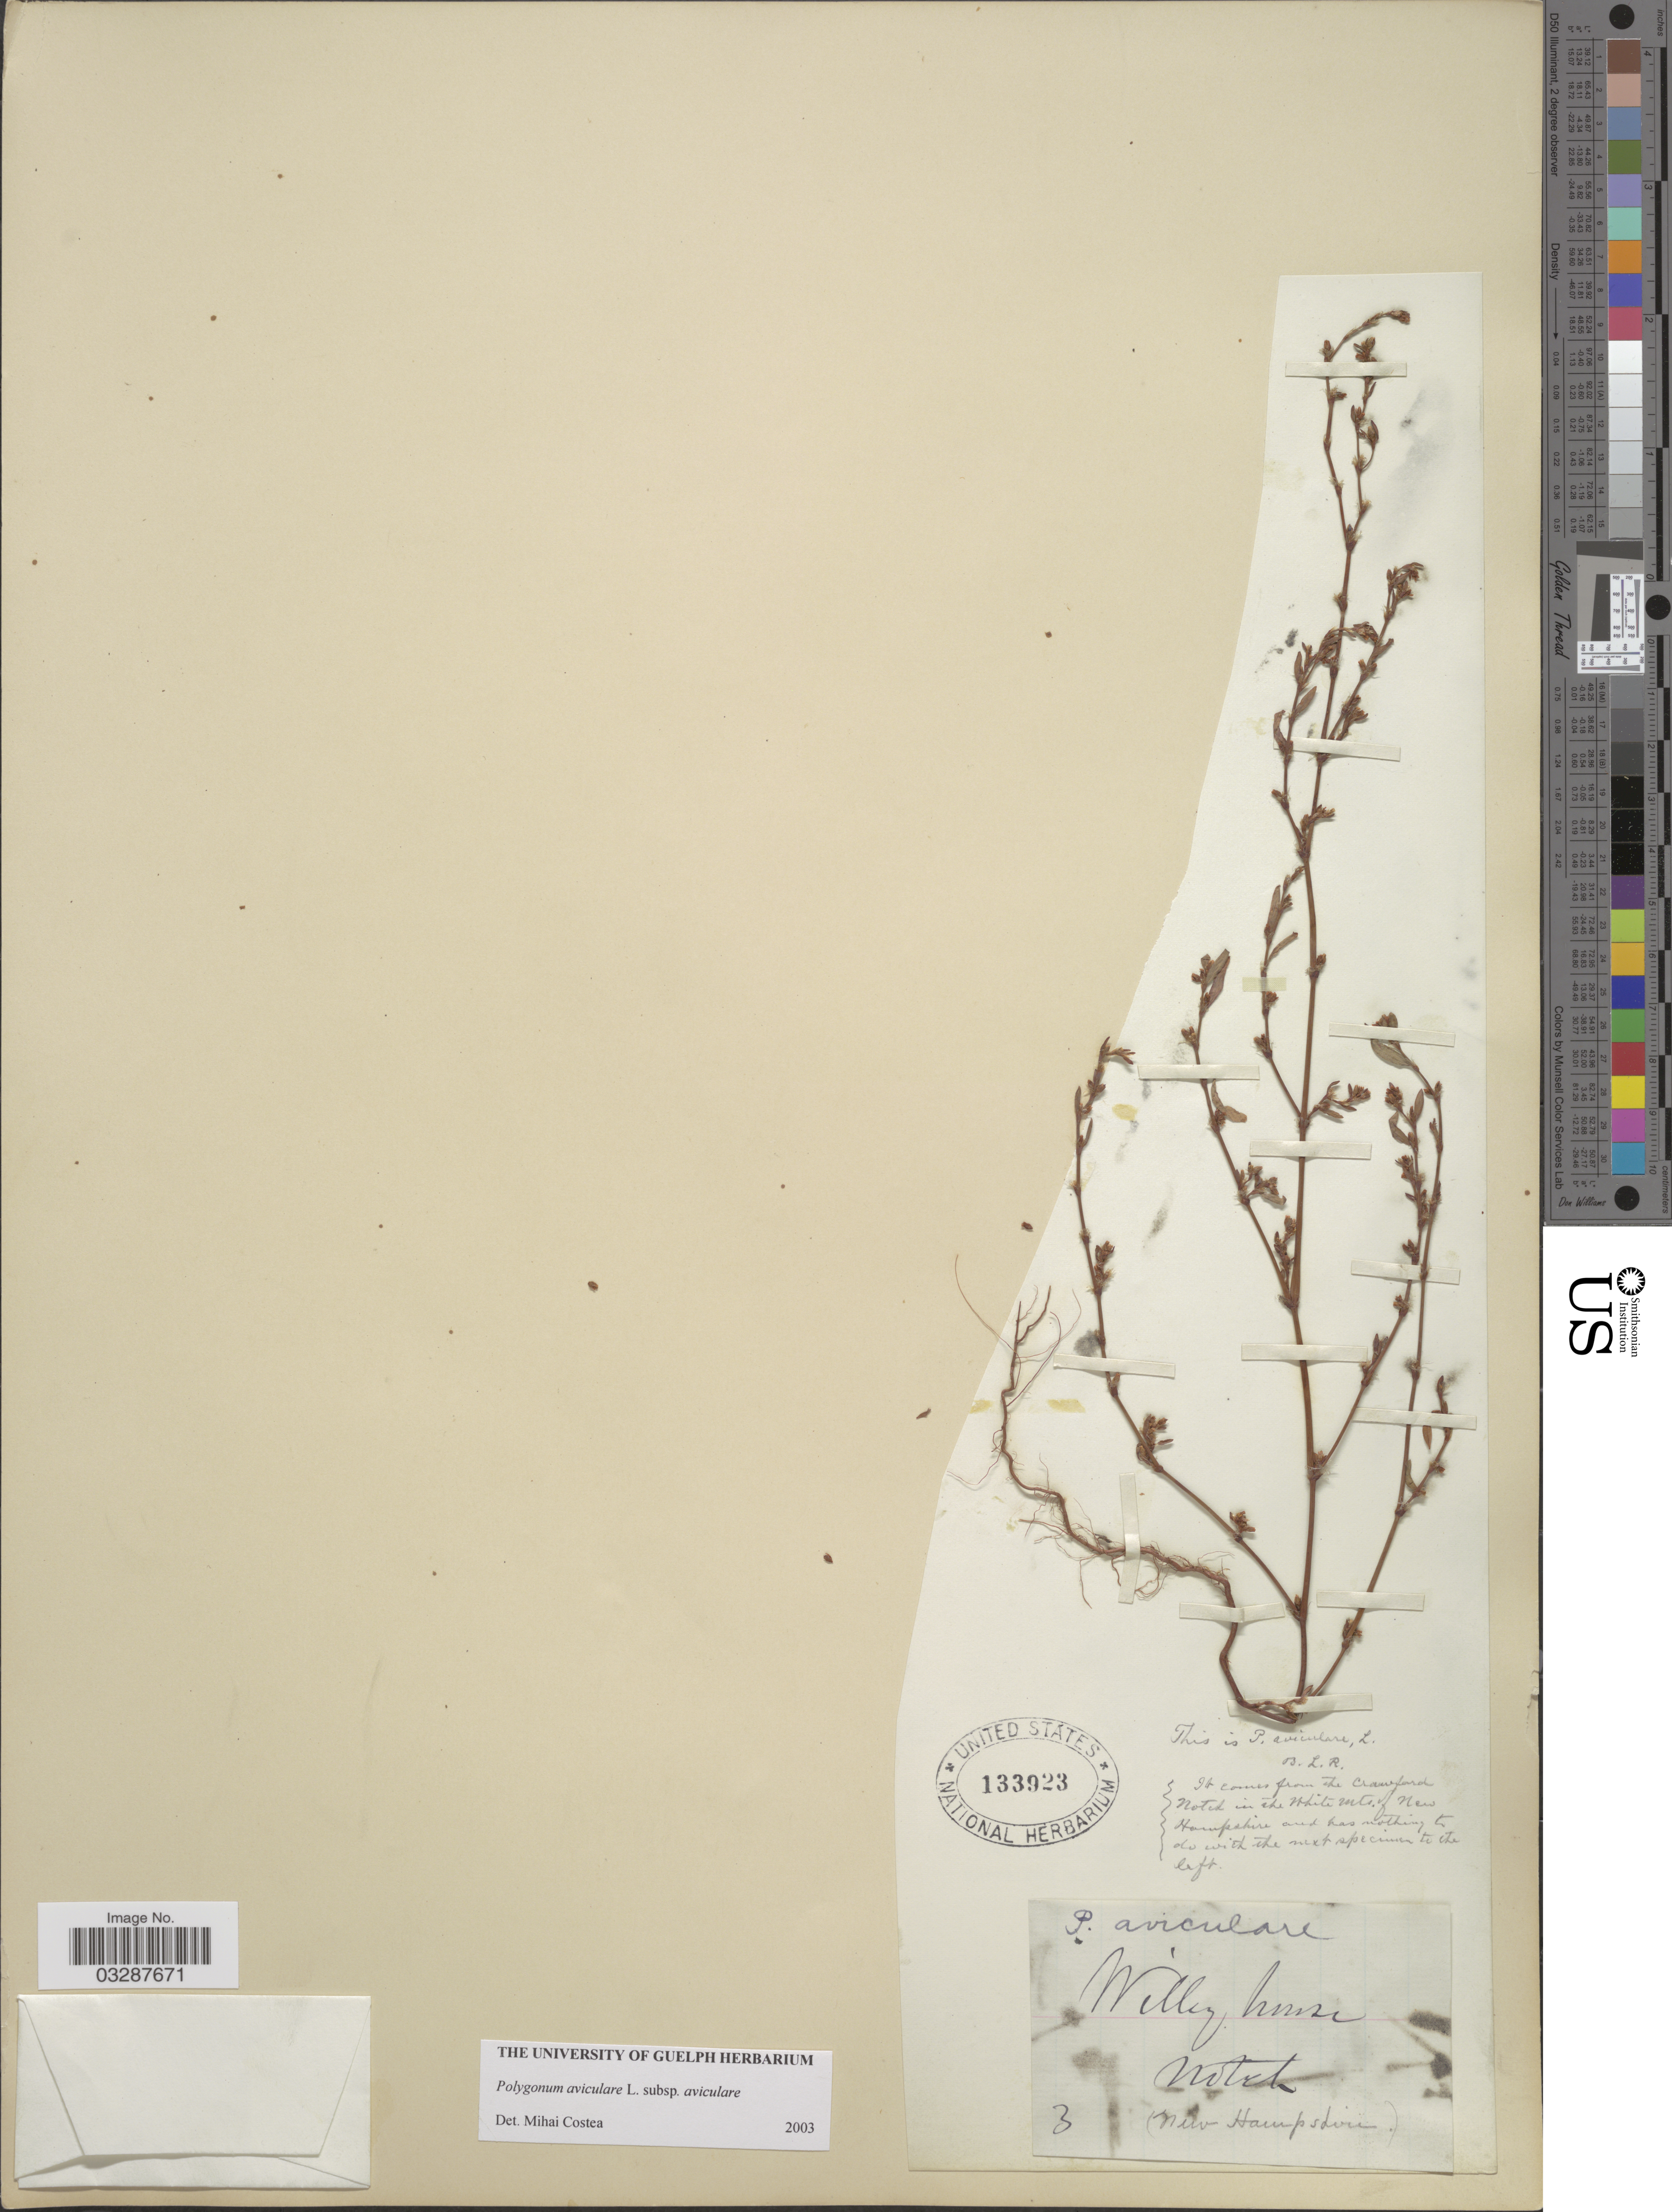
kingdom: Plantae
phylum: Tracheophyta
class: Magnoliopsida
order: Caryophyllales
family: Polygonaceae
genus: Polygonum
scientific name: Polygonum aviculare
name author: L.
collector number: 3 ?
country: United States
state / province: New Hampshire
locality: North.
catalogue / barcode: US 133923